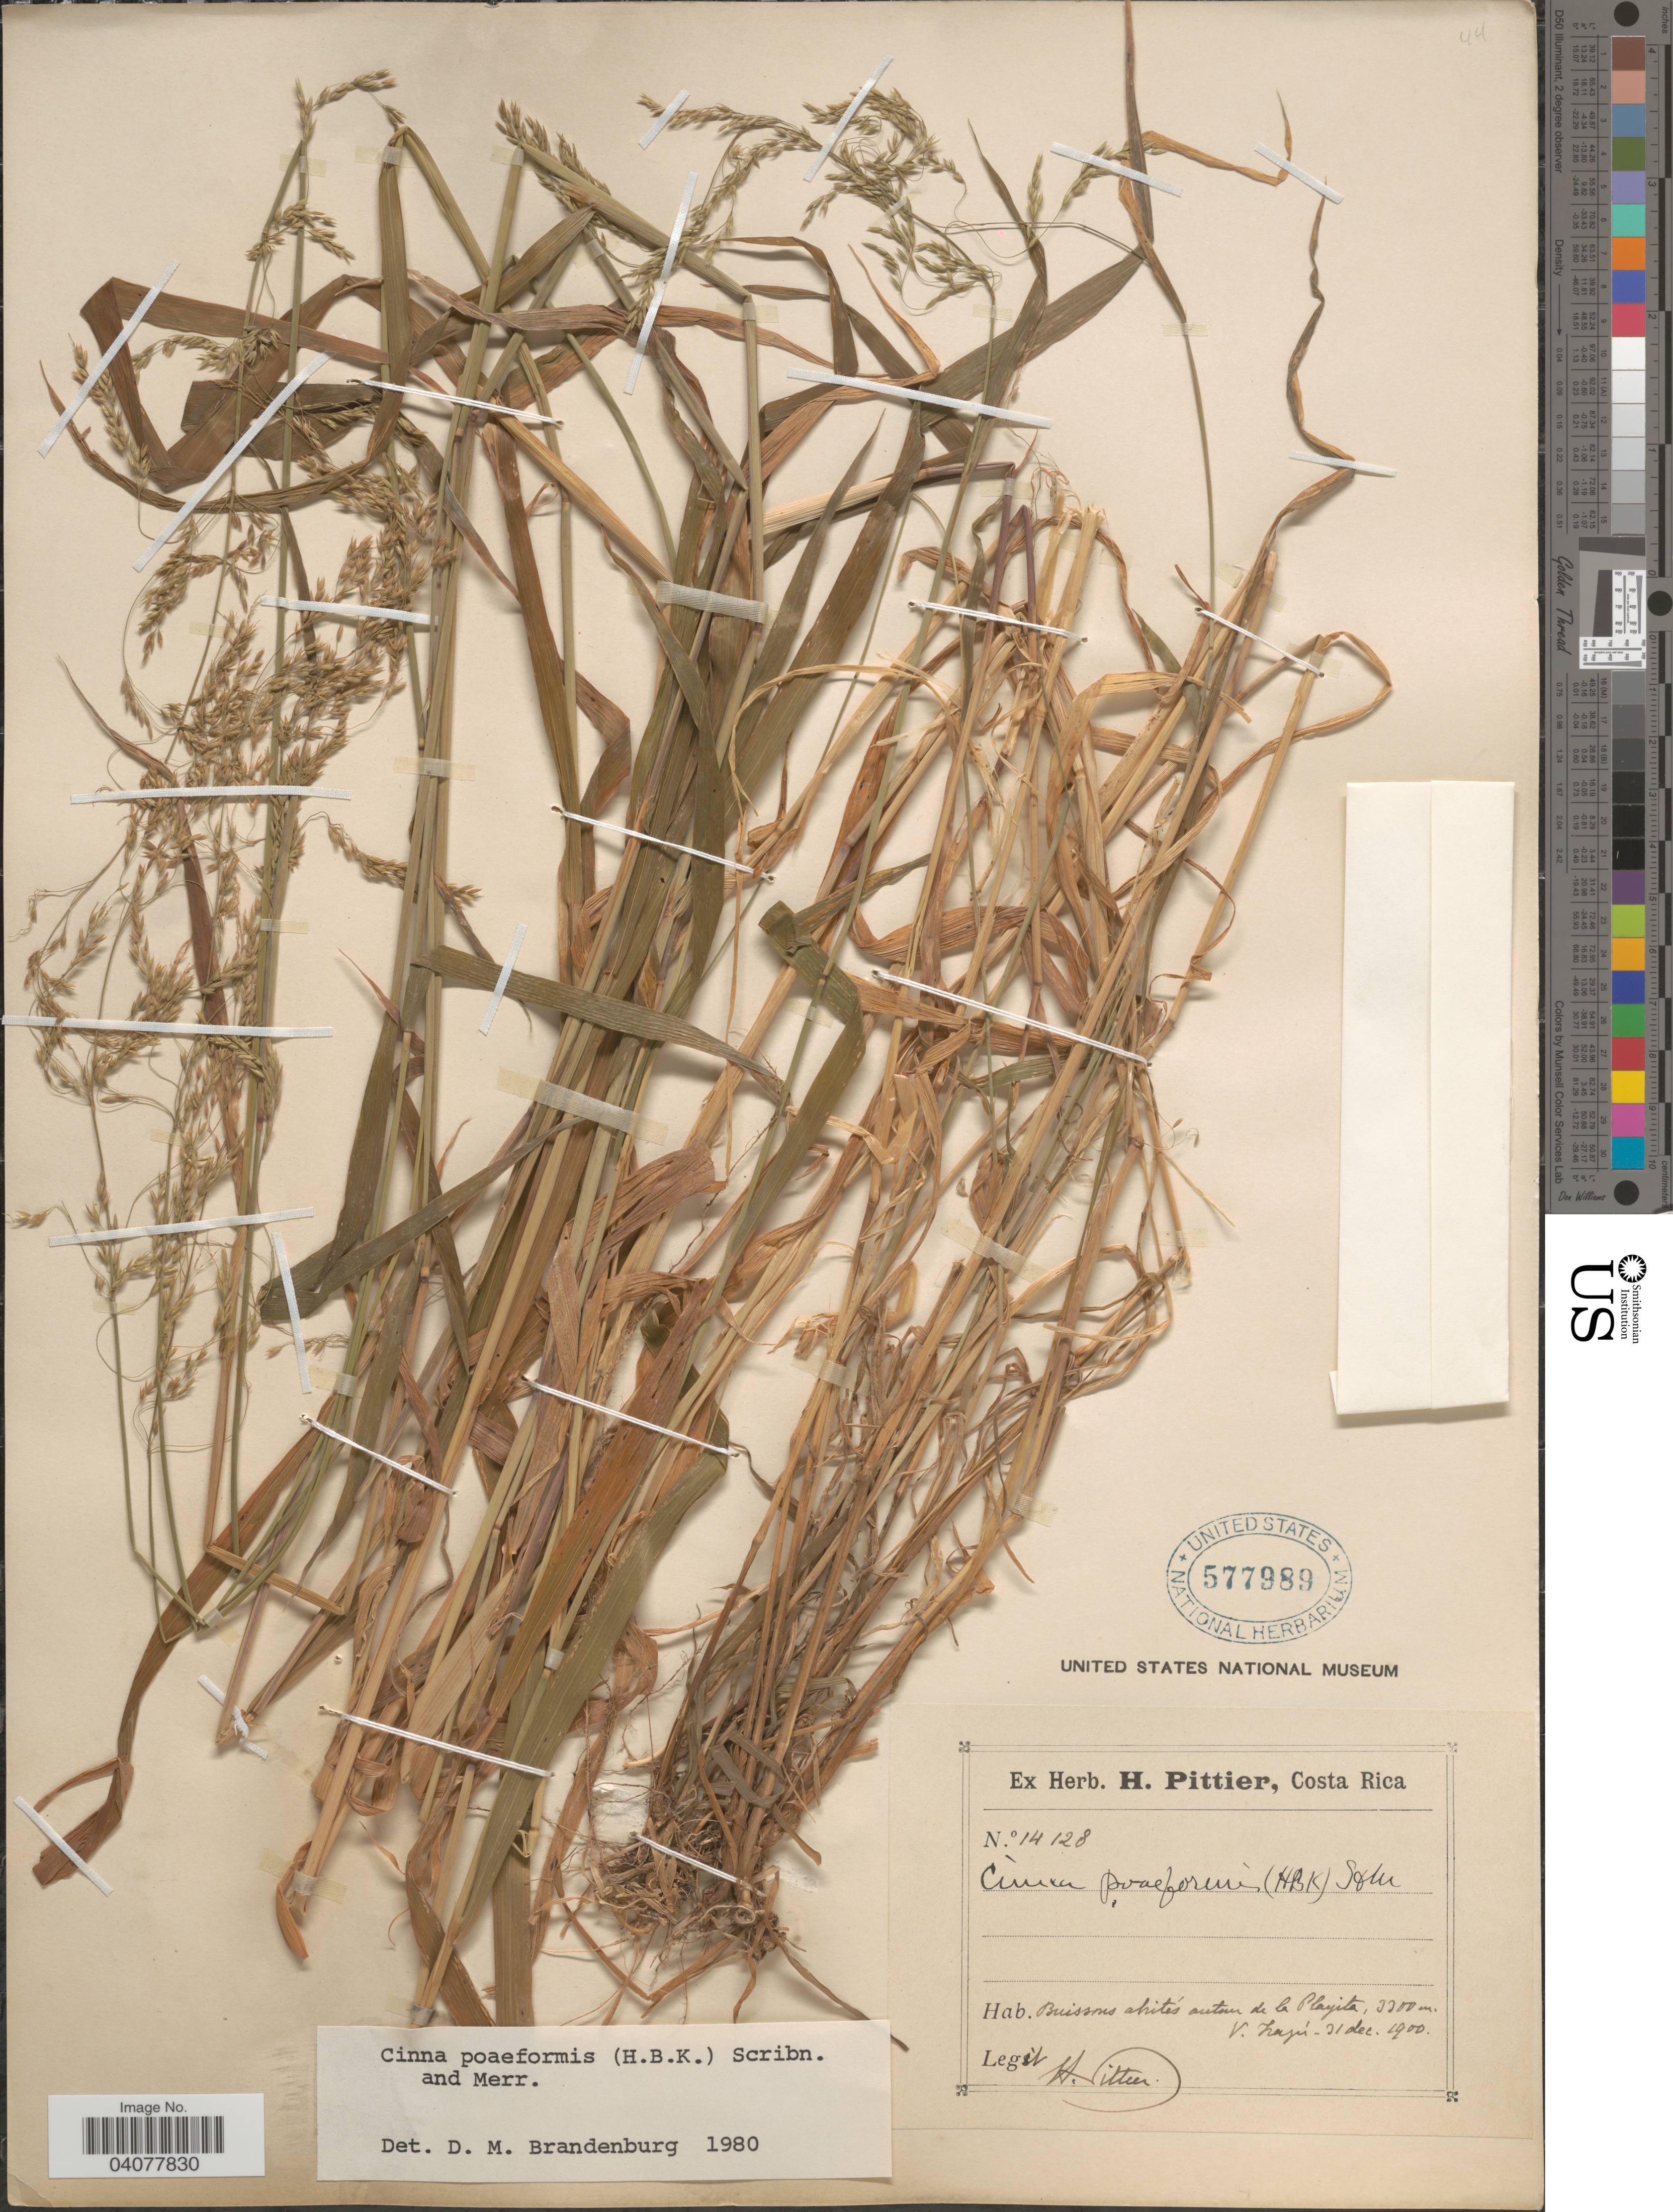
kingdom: Plantae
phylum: Tracheophyta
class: Liliopsida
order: Poales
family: Poaceae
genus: Cinna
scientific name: Cinna poiformis (Kunth) Scribn. & Merr.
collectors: H. F. Pittier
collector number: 14128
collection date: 1900-12-31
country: Costa Rica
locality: Buissons shités auteur de la Playita.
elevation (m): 3300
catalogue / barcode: US 577989